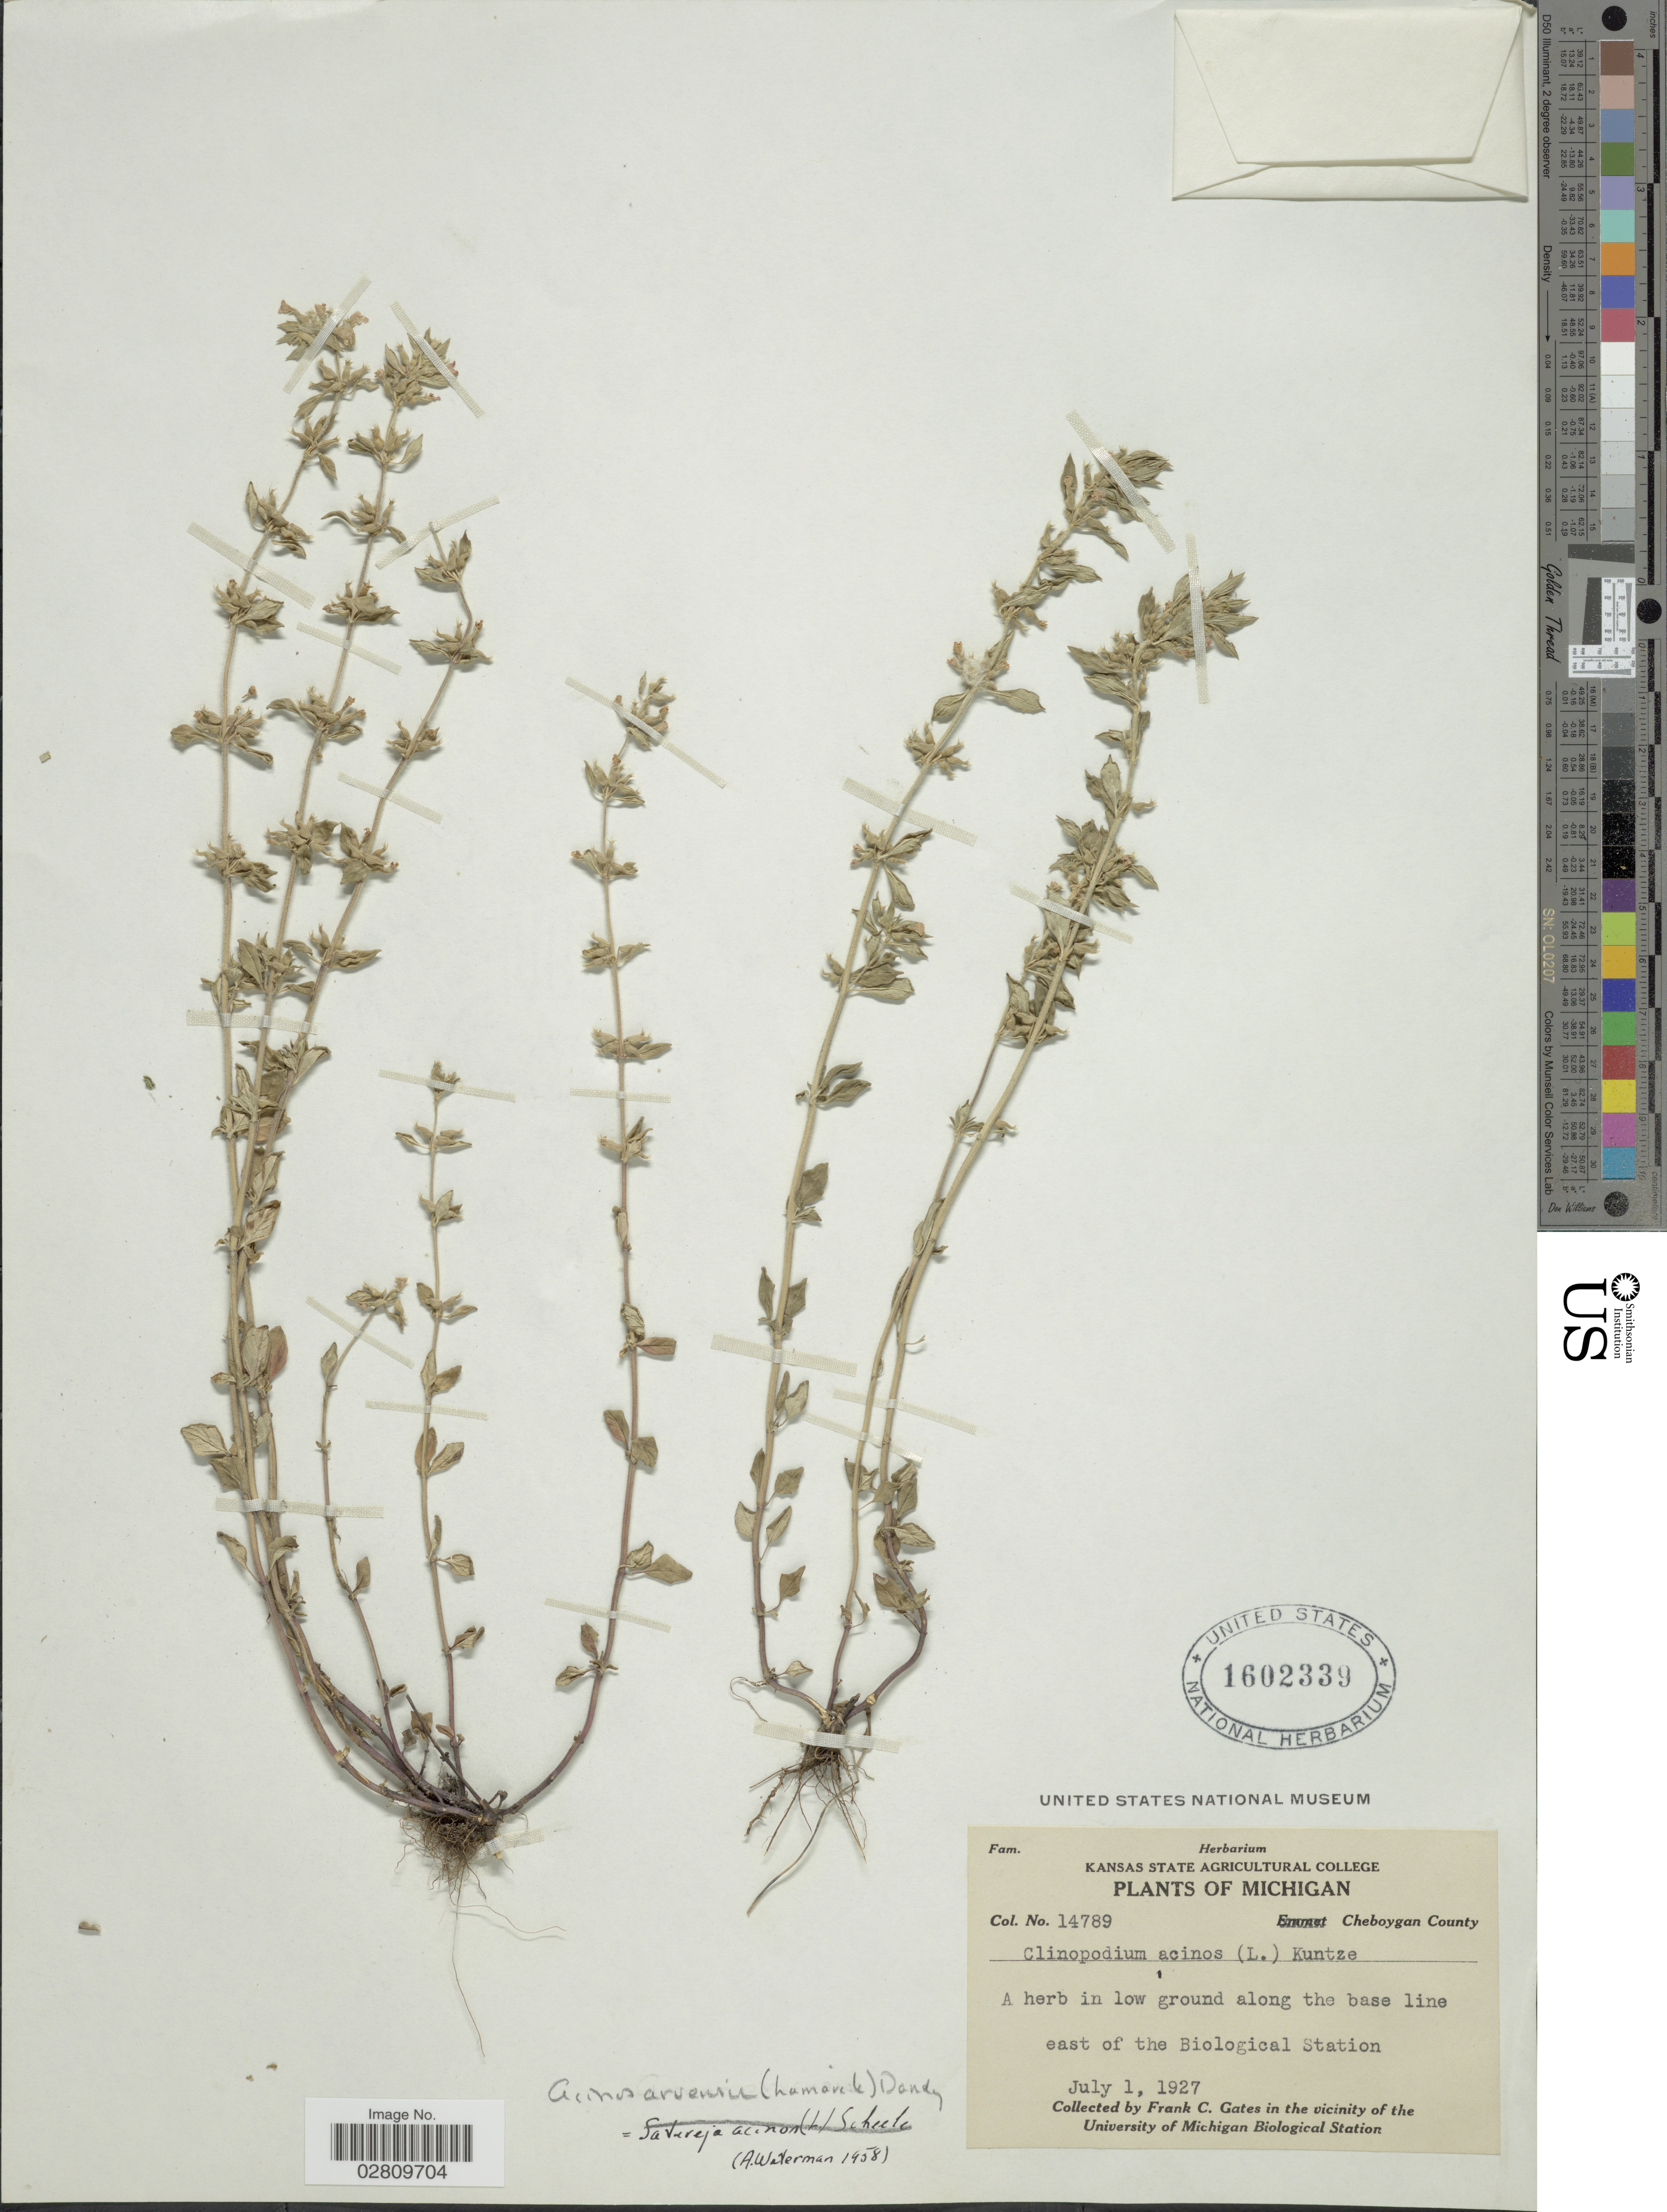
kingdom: Plantae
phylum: Tracheophyta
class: Magnoliopsida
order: Lamiales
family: Lamiaceae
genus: Acinos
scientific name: Acinos arvensis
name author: (Lam.) Dandy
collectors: F. C. Gates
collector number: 14789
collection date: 1927-07-01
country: United States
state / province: Michigan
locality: Cheboygan County. In the vicinity of the University of Michigan Biological Station. In low ground along the base line east of the Biological Station.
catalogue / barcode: US 1602339